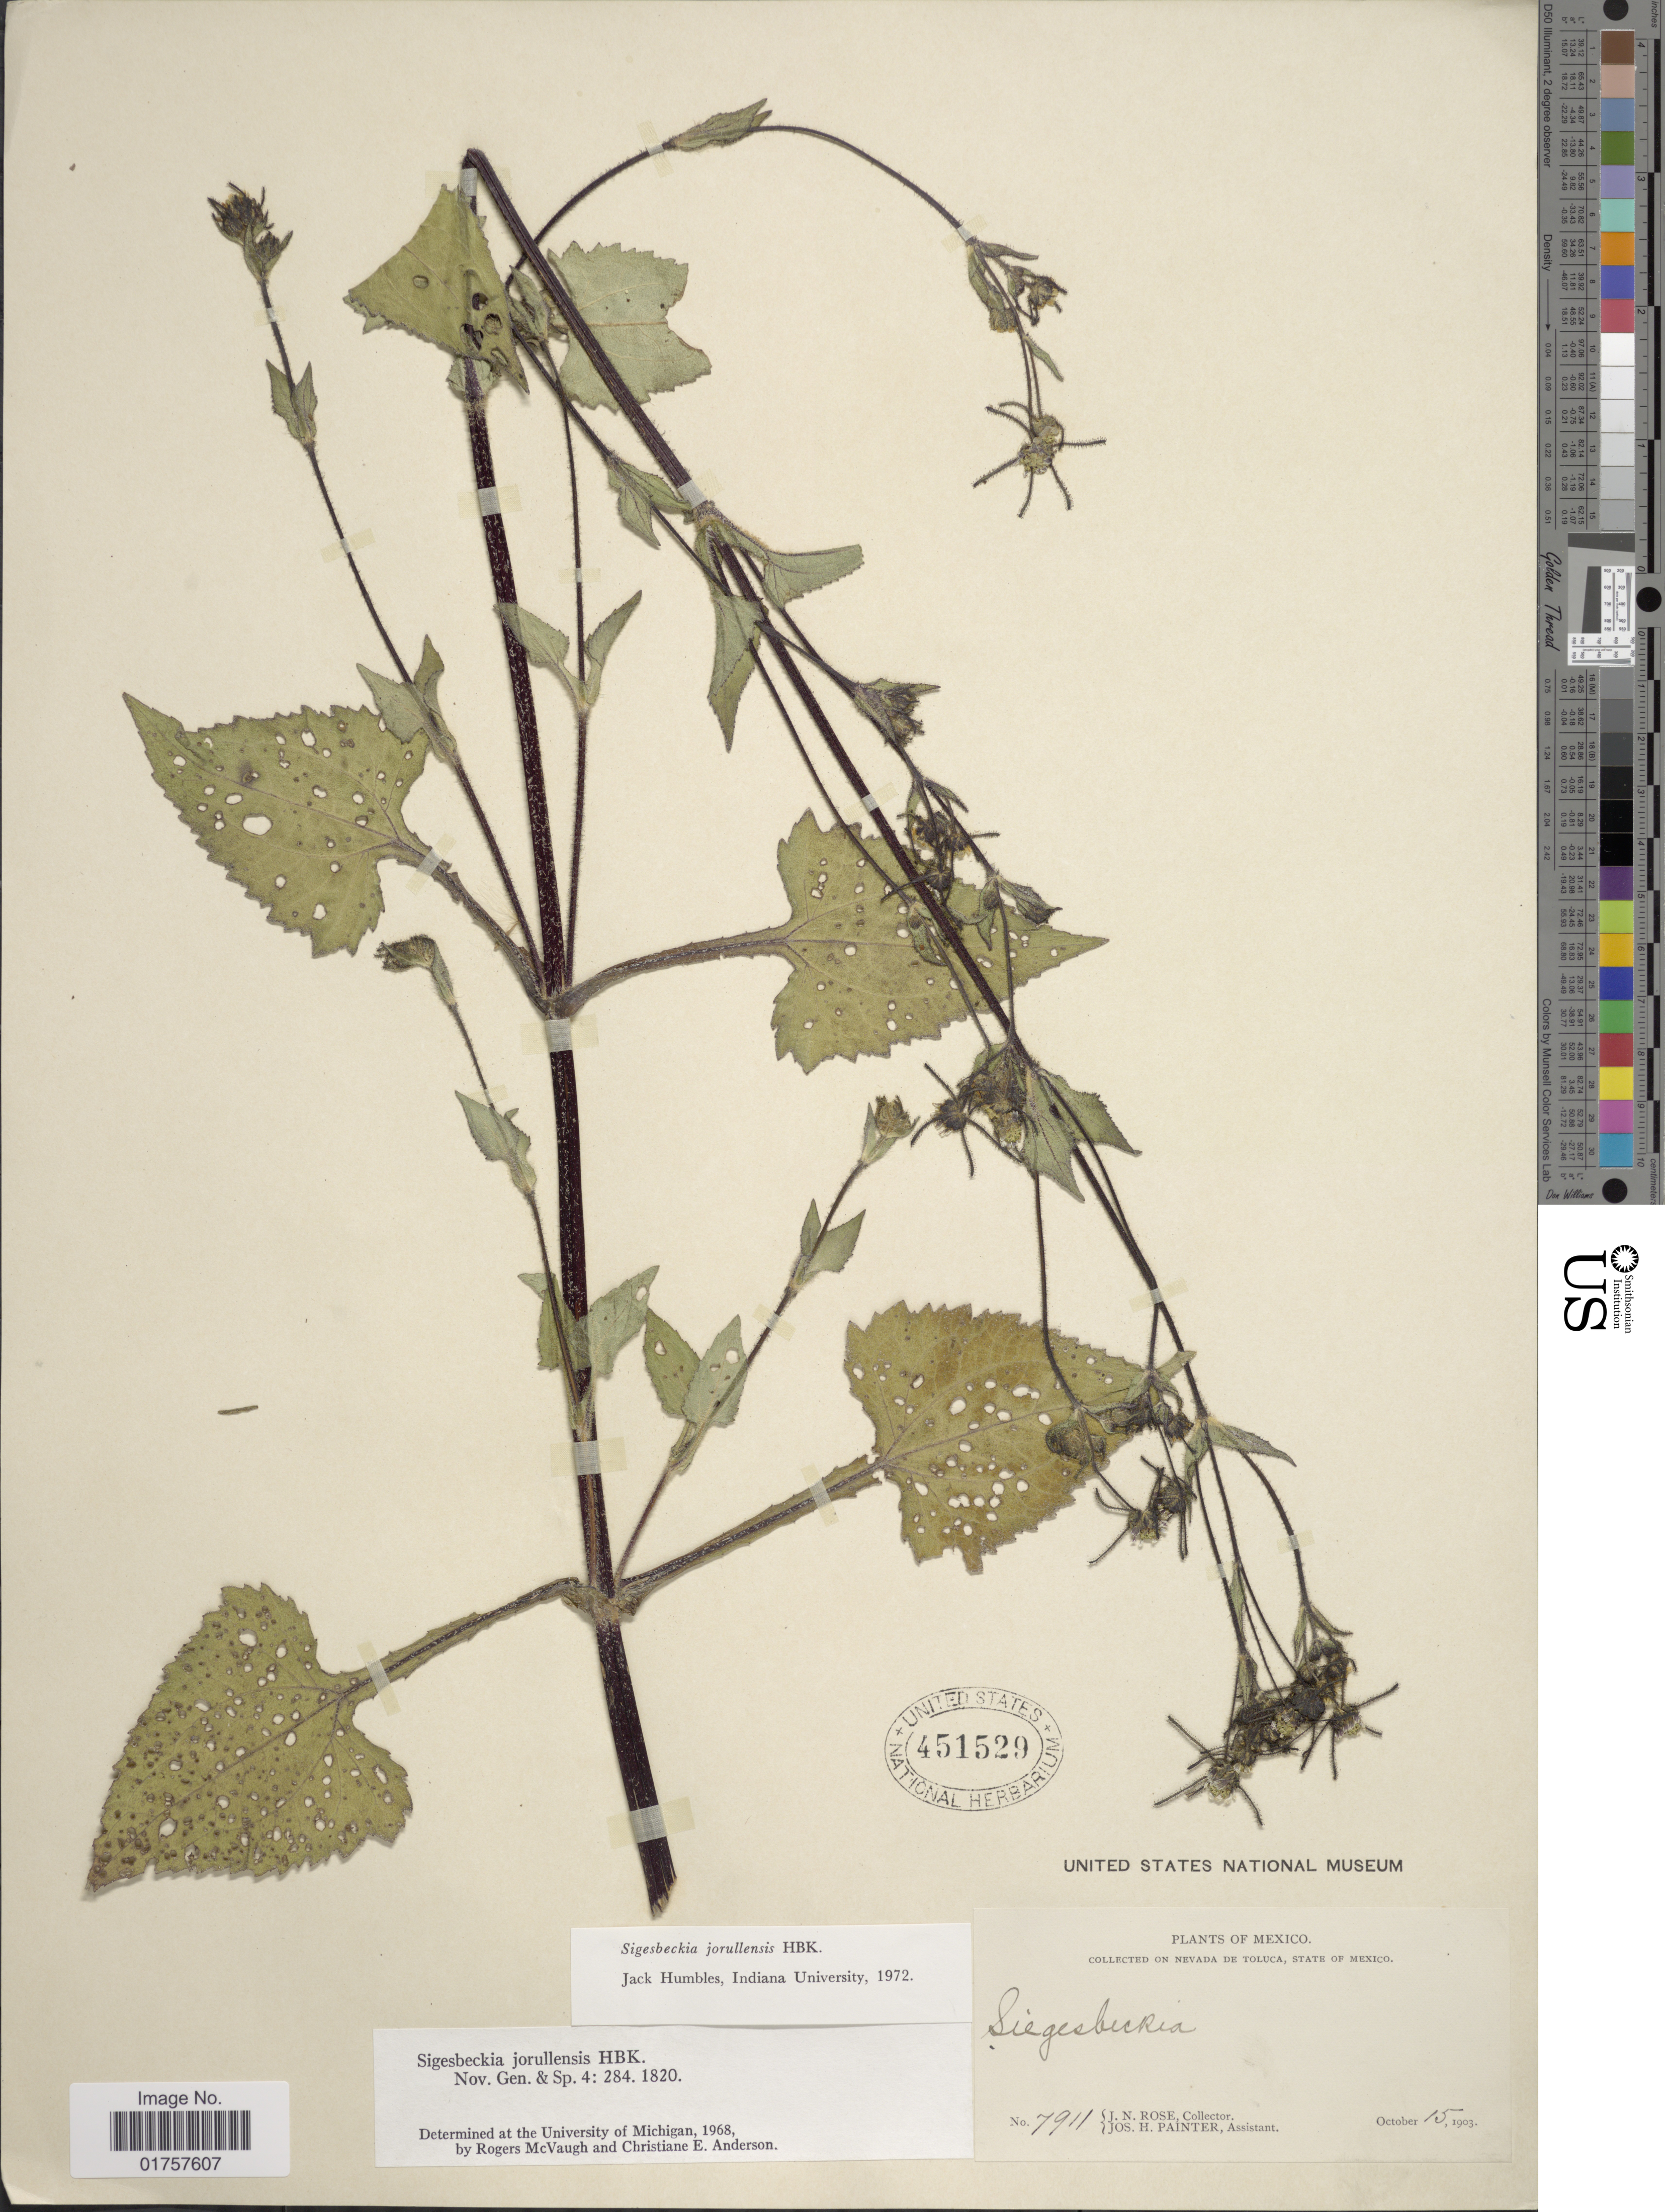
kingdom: Plantae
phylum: Tracheophyta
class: Magnoliopsida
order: Asterales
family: Asteraceae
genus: Sigesbeckia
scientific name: Sigesbeckia jorullensis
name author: Kunth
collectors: J. N. Rose & J. H. Painter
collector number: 7911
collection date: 1903-10-15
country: Mexico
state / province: México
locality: Nevada de Toluca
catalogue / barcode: US 451529